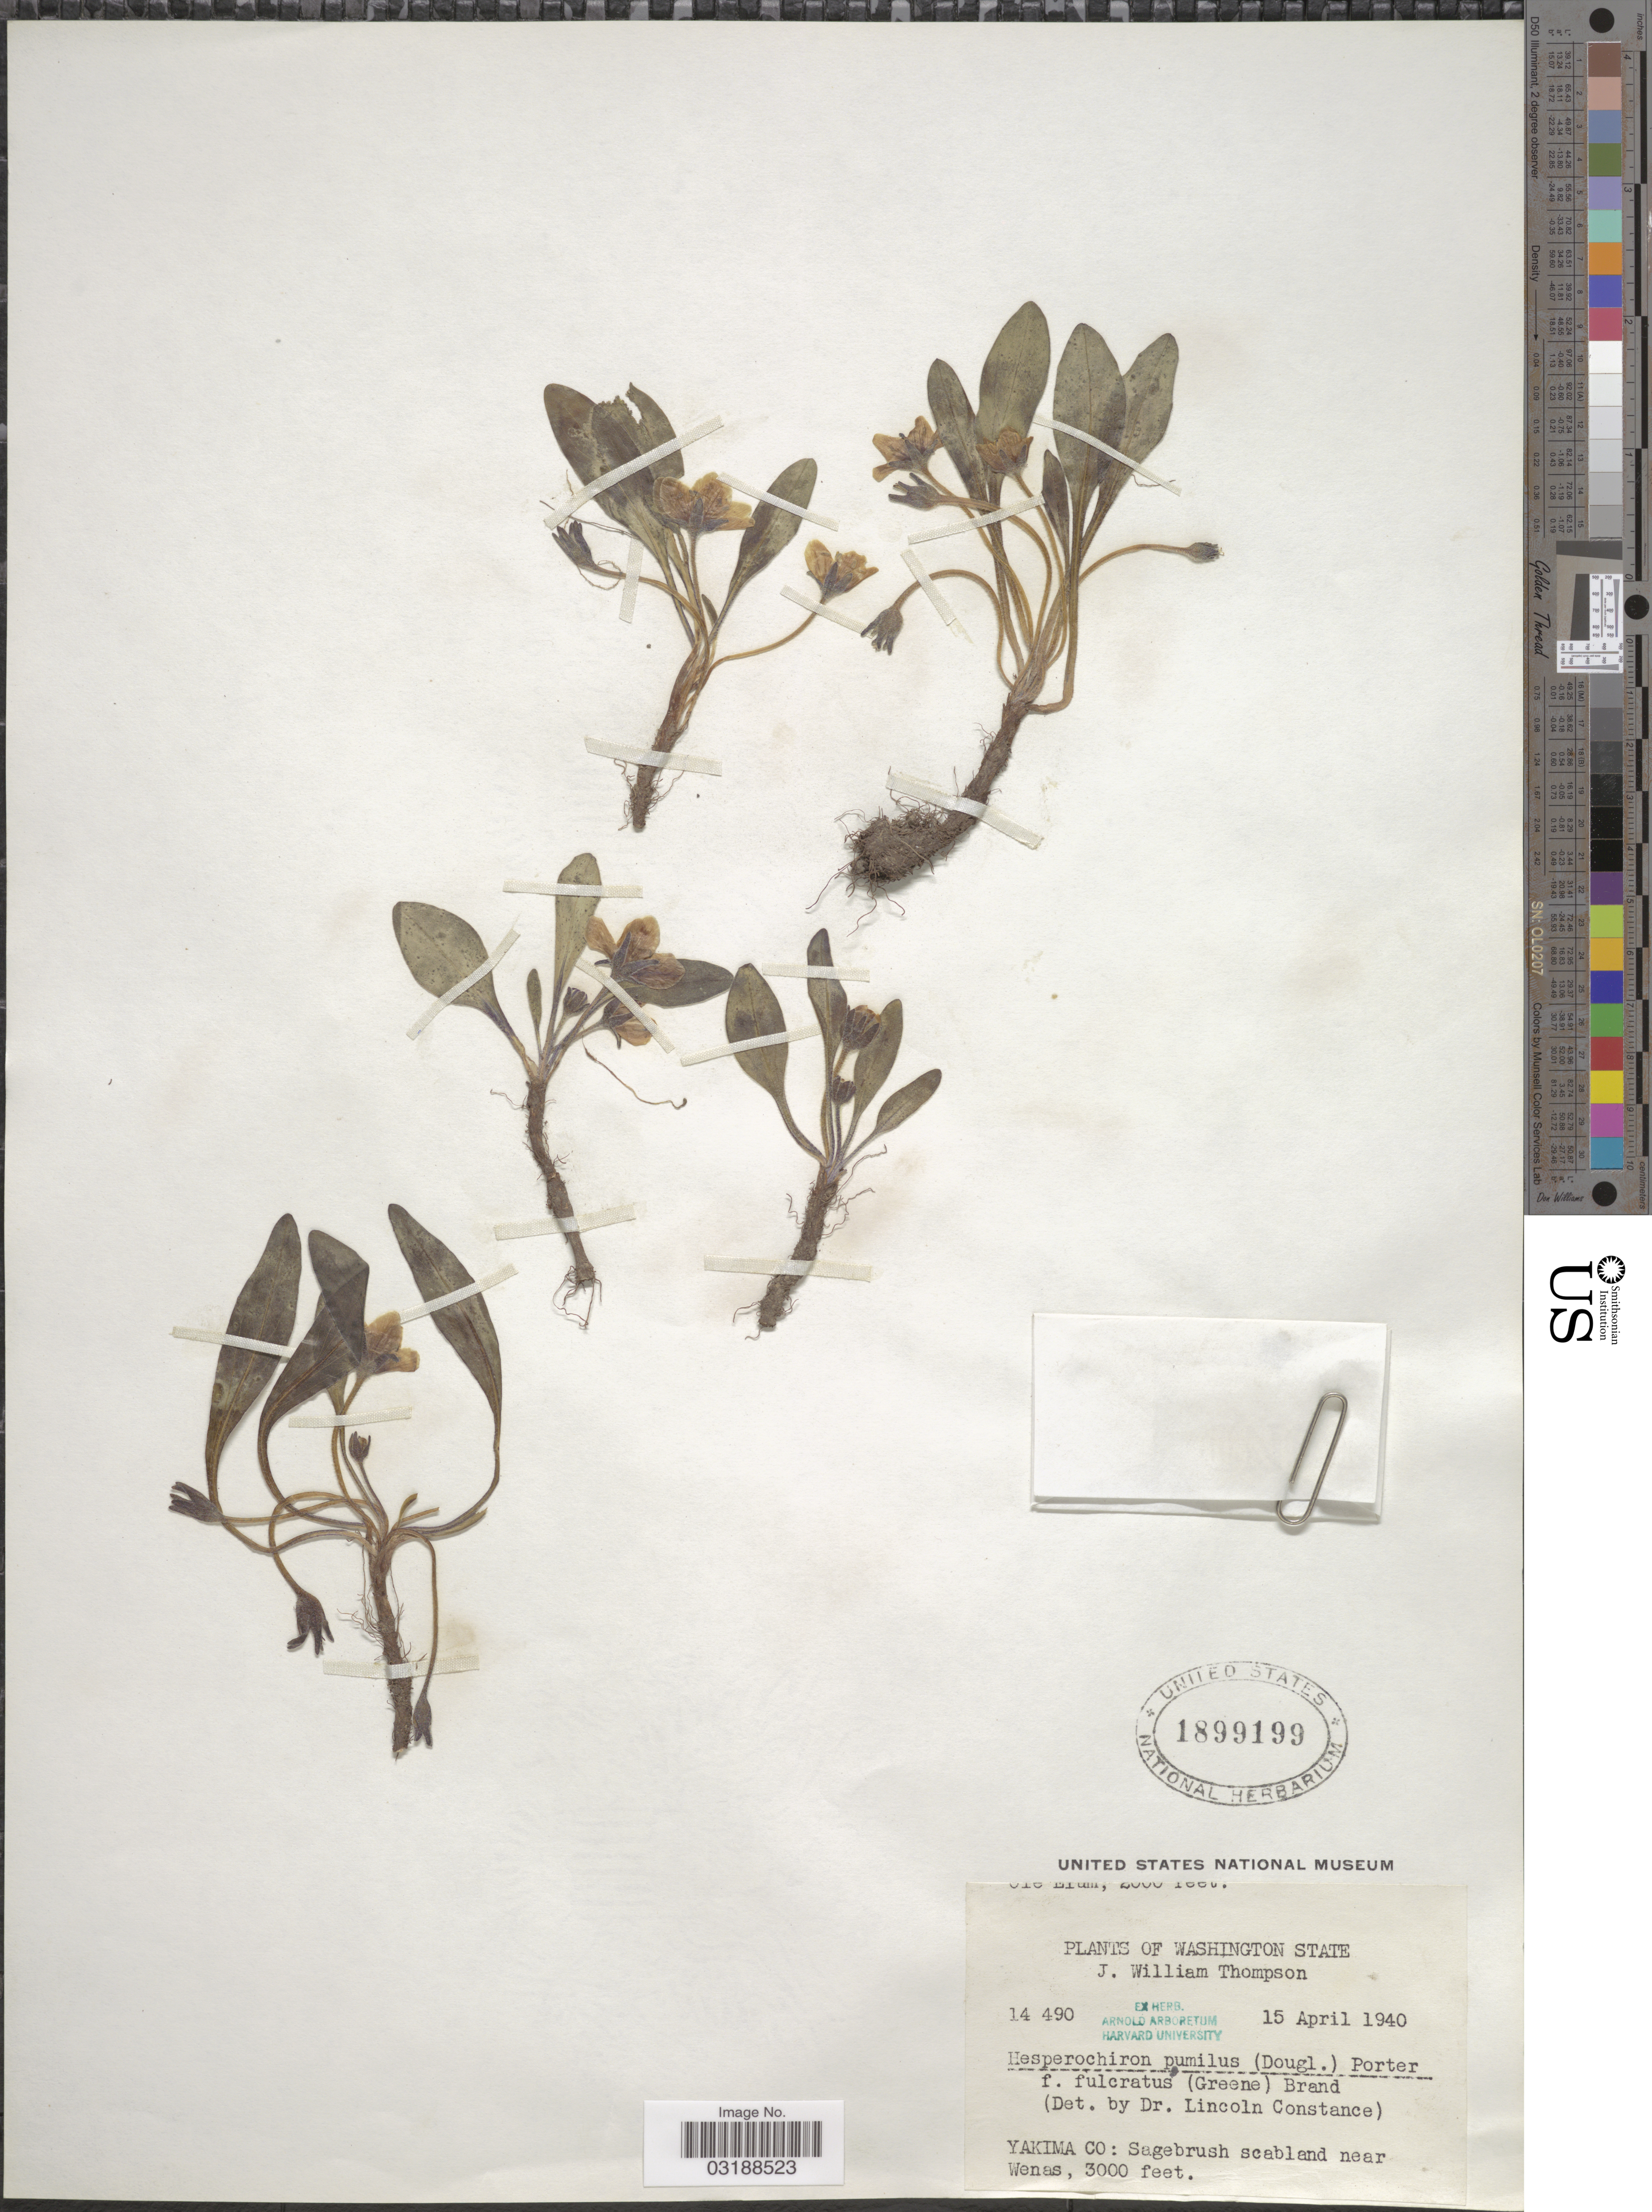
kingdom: Plantae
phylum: Tracheophyta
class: Magnoliopsida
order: Boraginales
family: Hydrophyllaceae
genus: Hesperochiron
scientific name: Hesperochiron pumilus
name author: (Griseb.) Porter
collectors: J. W. Thompson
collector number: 14490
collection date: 1940-04-15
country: United States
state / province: Washington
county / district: Yakima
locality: Yakima Co: Sagebrush scabland near Wenas.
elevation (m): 914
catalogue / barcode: US 1899199